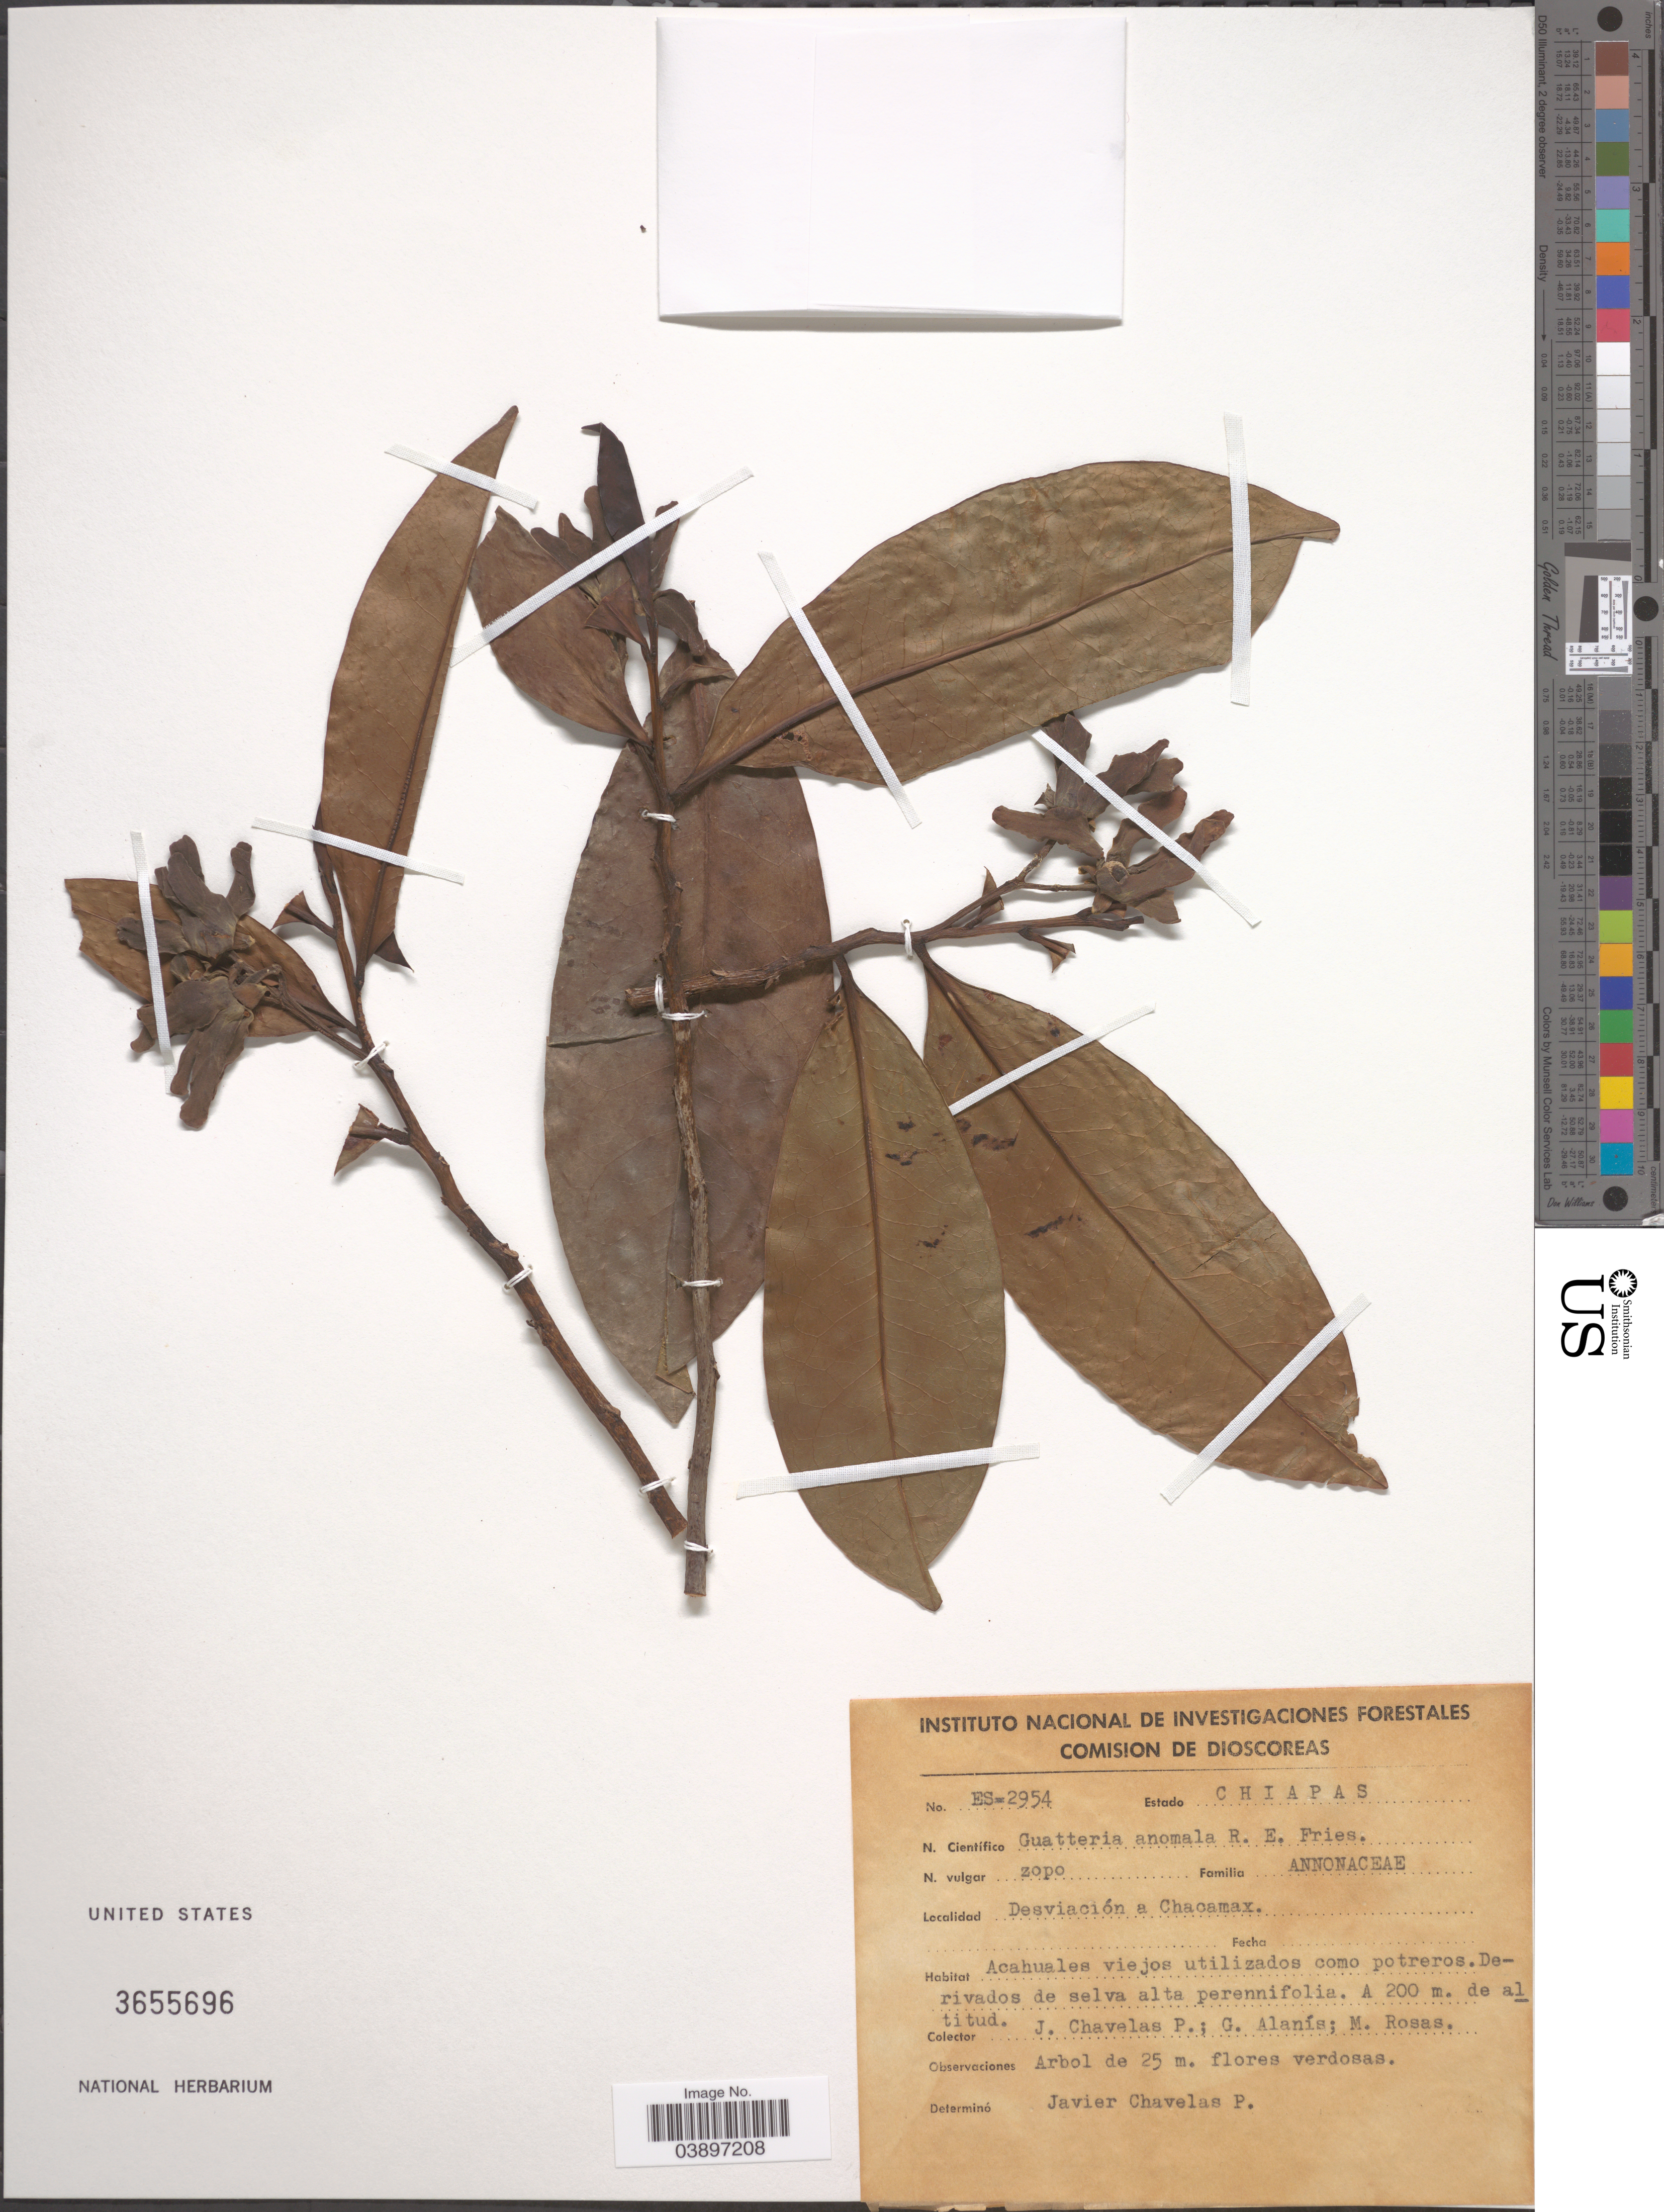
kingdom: Plantae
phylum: Tracheophyta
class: Magnoliopsida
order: Magnoliales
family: Annonaceae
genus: Guatteria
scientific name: Guatteria anomala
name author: R.E. Fr.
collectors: Chavelas, J., G. Alanis & M. Rosas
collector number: ES-2954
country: Mexico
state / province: Chiapas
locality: Desviación a Chacamax.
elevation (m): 200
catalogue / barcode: US 3655696